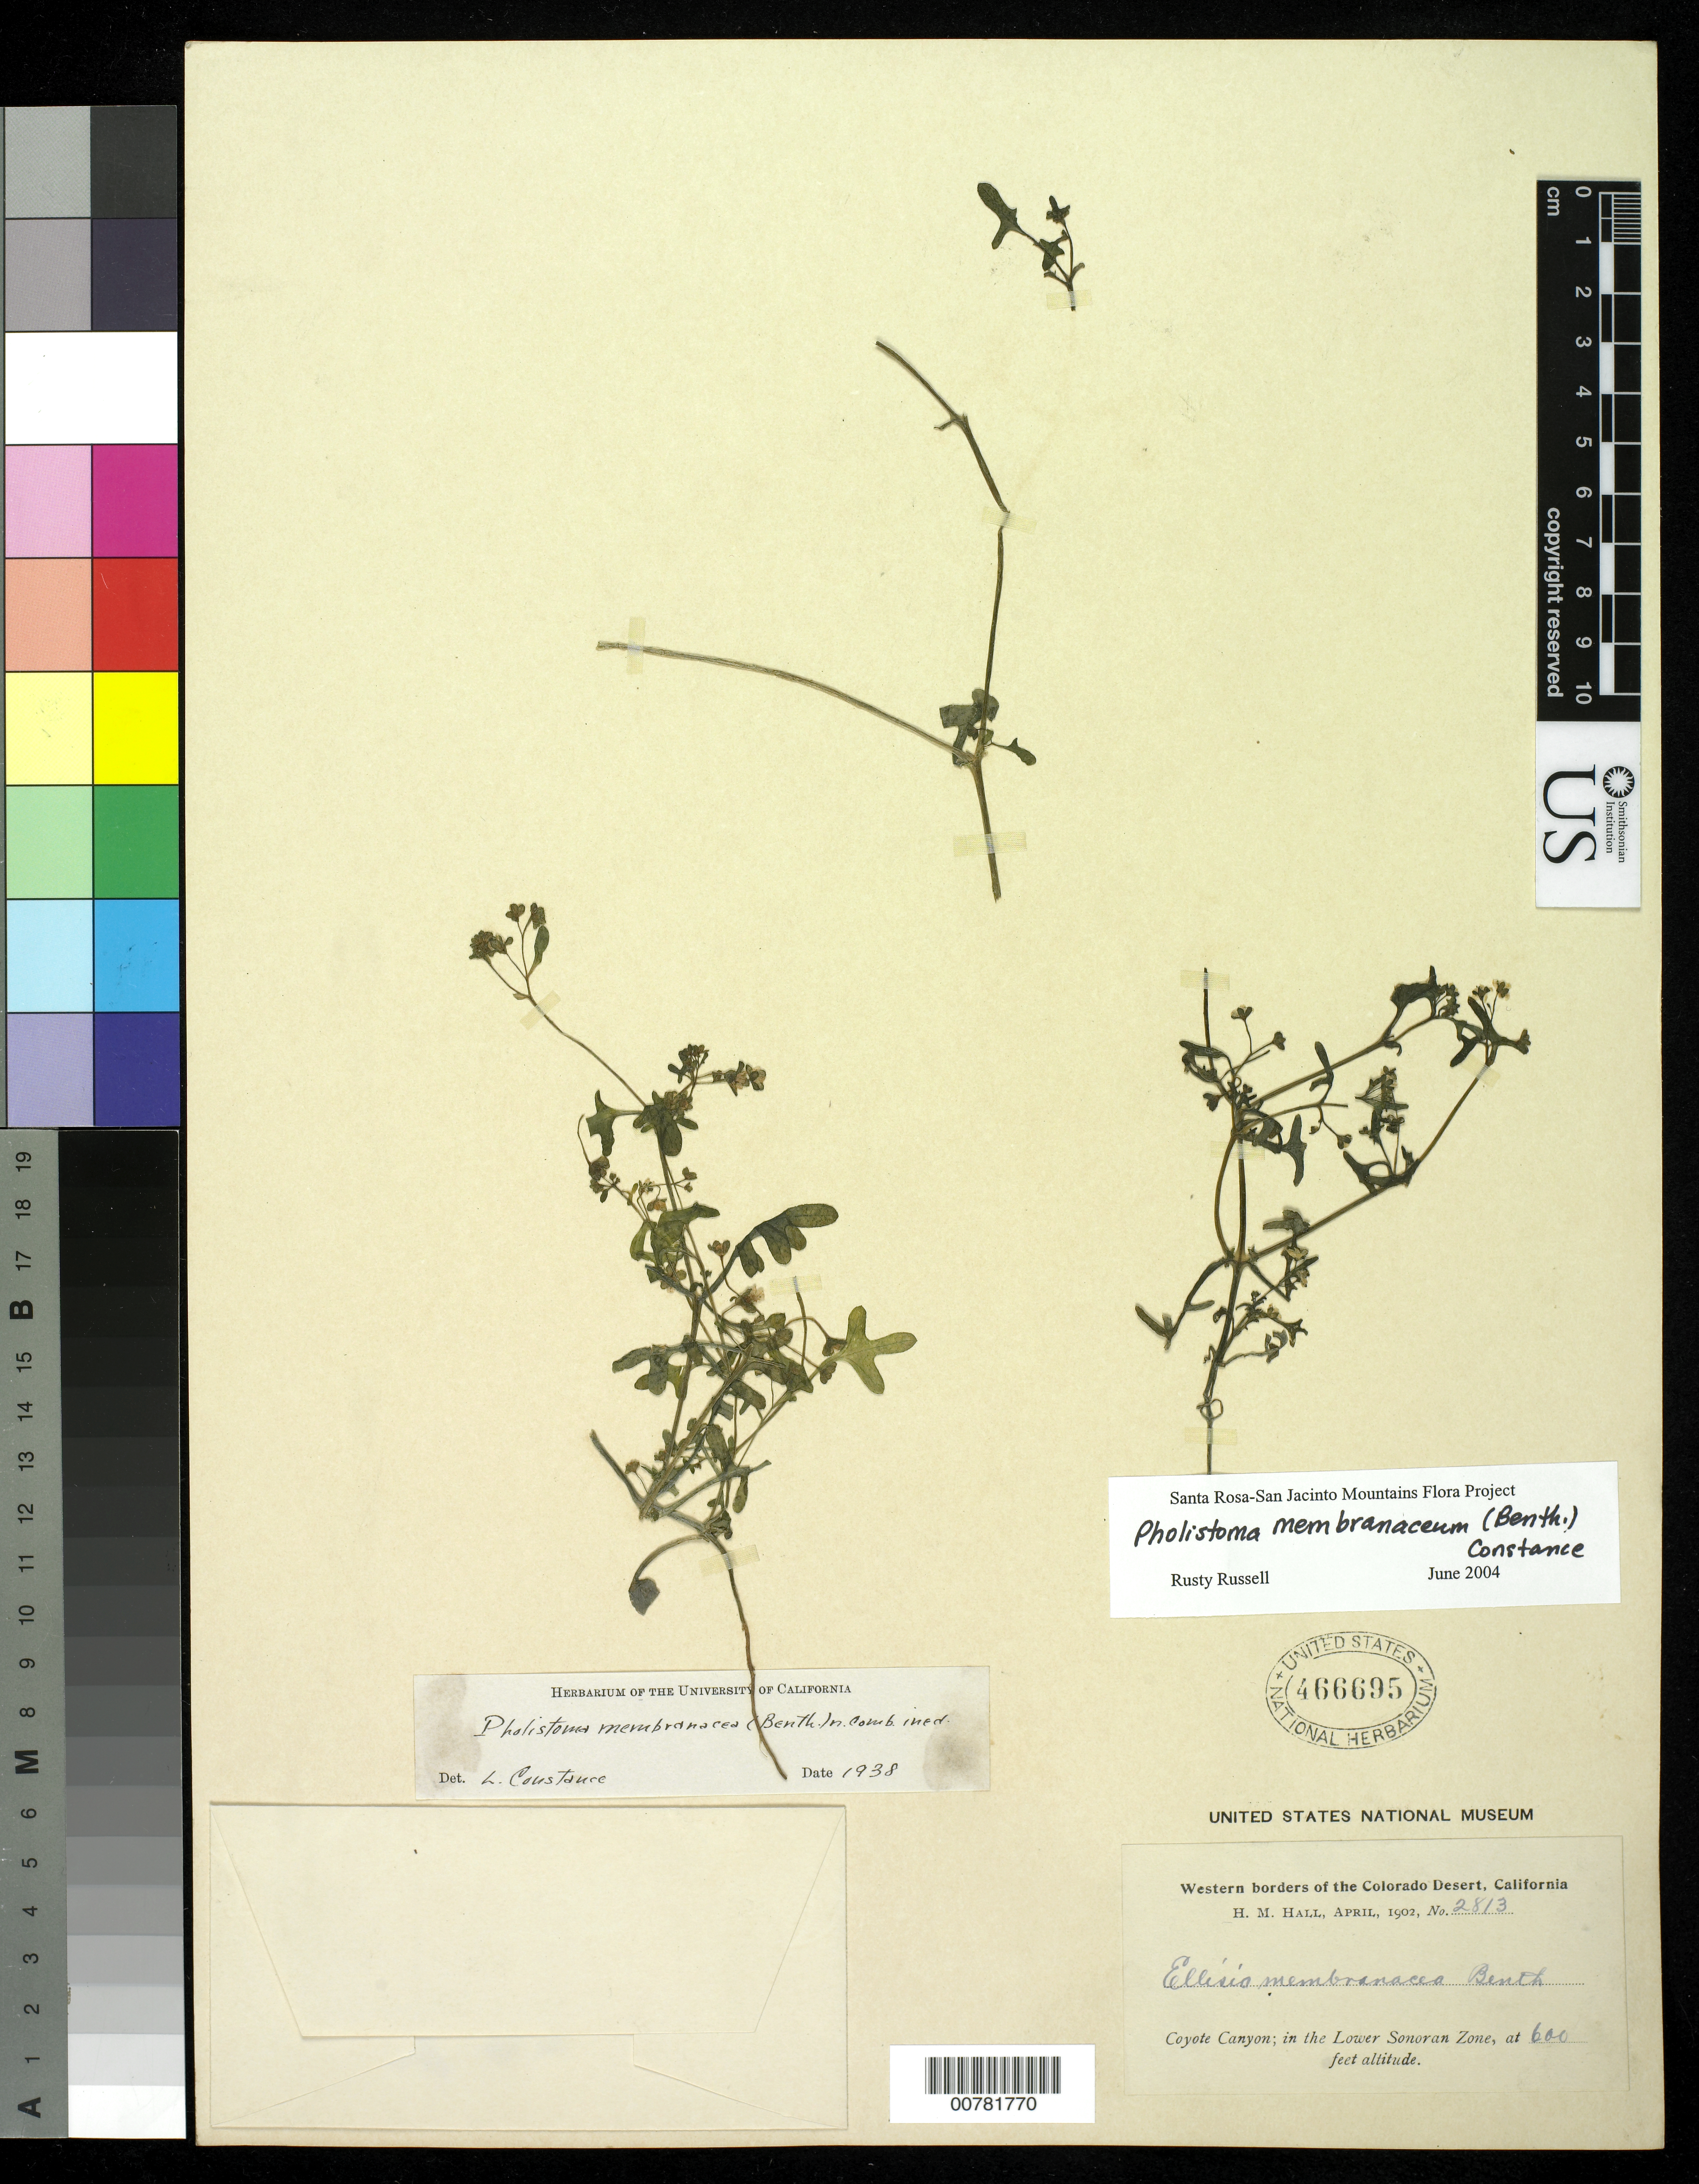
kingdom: Plantae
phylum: Tracheophyta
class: Magnoliopsida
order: Boraginales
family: Hydrophyllaceae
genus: Pholistoma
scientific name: Pholistoma membranaceum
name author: (Benth.) Constance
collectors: H. M. Hall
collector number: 2813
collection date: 1902-04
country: United States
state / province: California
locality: Western borders of the Colorado Desert. Coyote Canyon; in the Lower Sonoran Zone.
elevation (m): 183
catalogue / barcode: US 466695